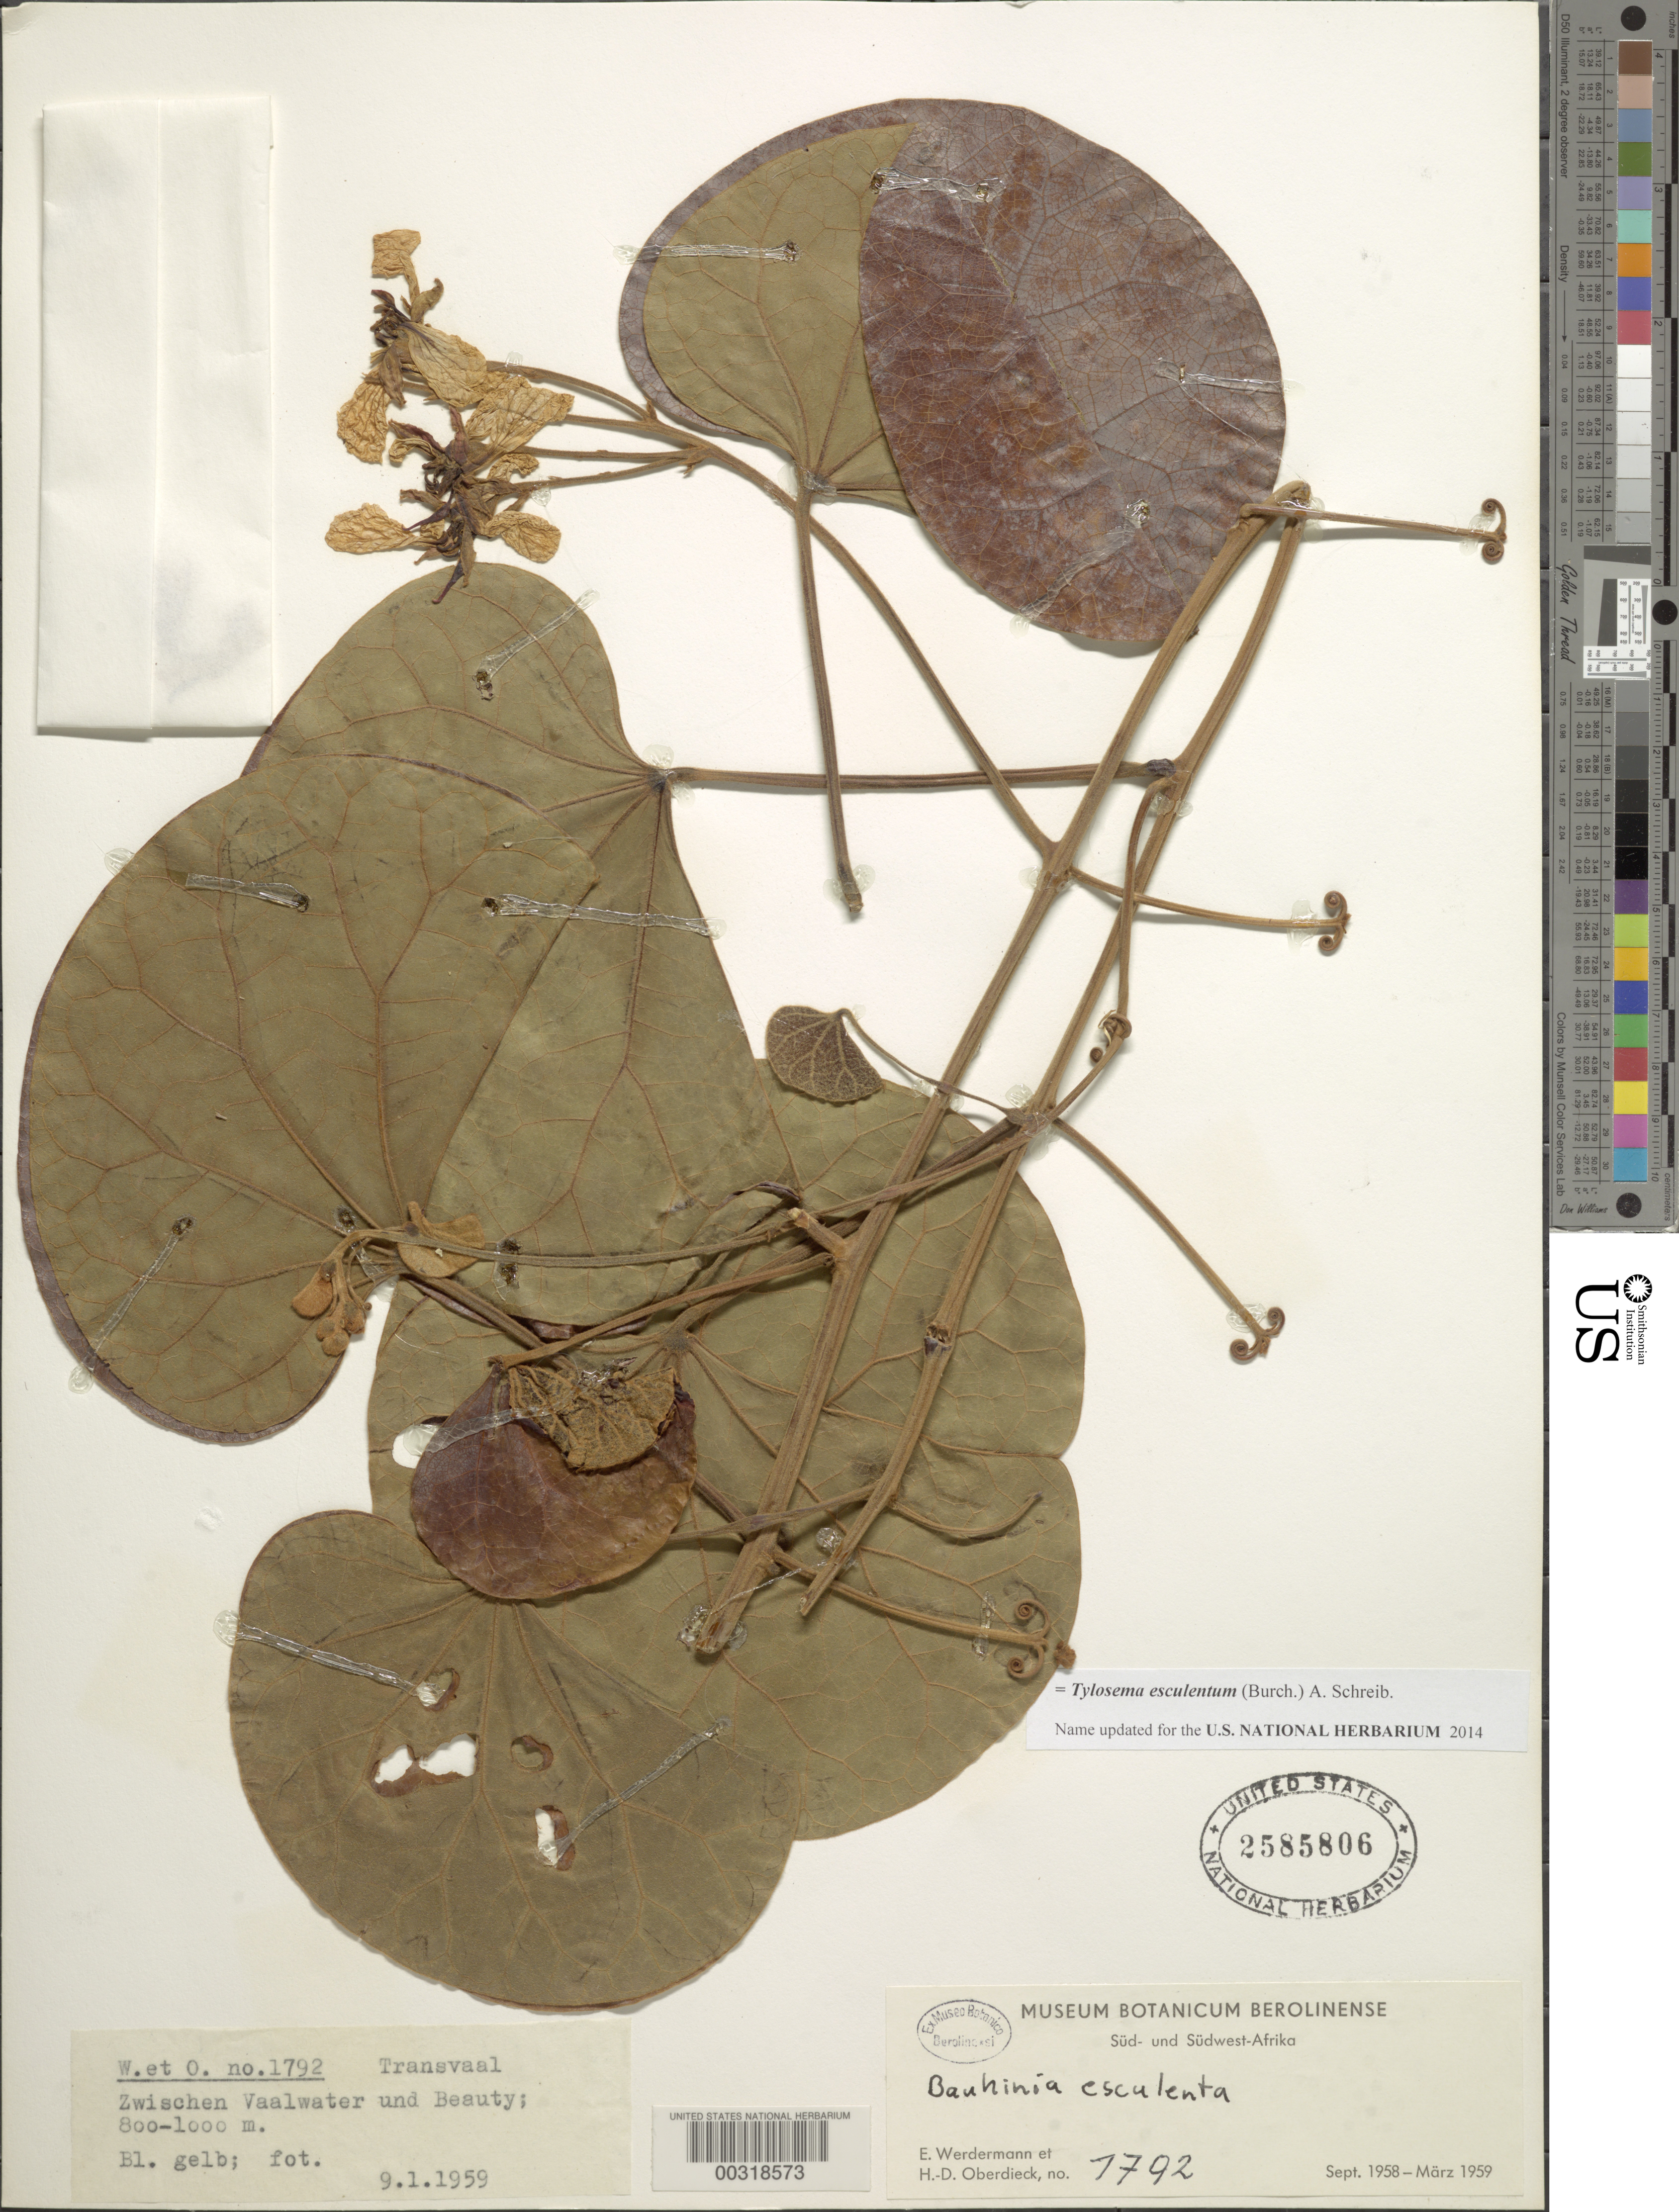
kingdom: Plantae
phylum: Tracheophyta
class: Magnoliopsida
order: Fabales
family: Fabaceae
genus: Tylosema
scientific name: Tylosema esculentum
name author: (Burch) A. Schreib.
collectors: E. Werdermann & H. Oberdieck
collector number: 1792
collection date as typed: Sep 1958 to -- Mar 1959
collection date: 1958-09/1959-03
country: South Africa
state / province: Limpopo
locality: Between vaalwater and beauty. Transvaal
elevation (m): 800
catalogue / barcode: US 2585806